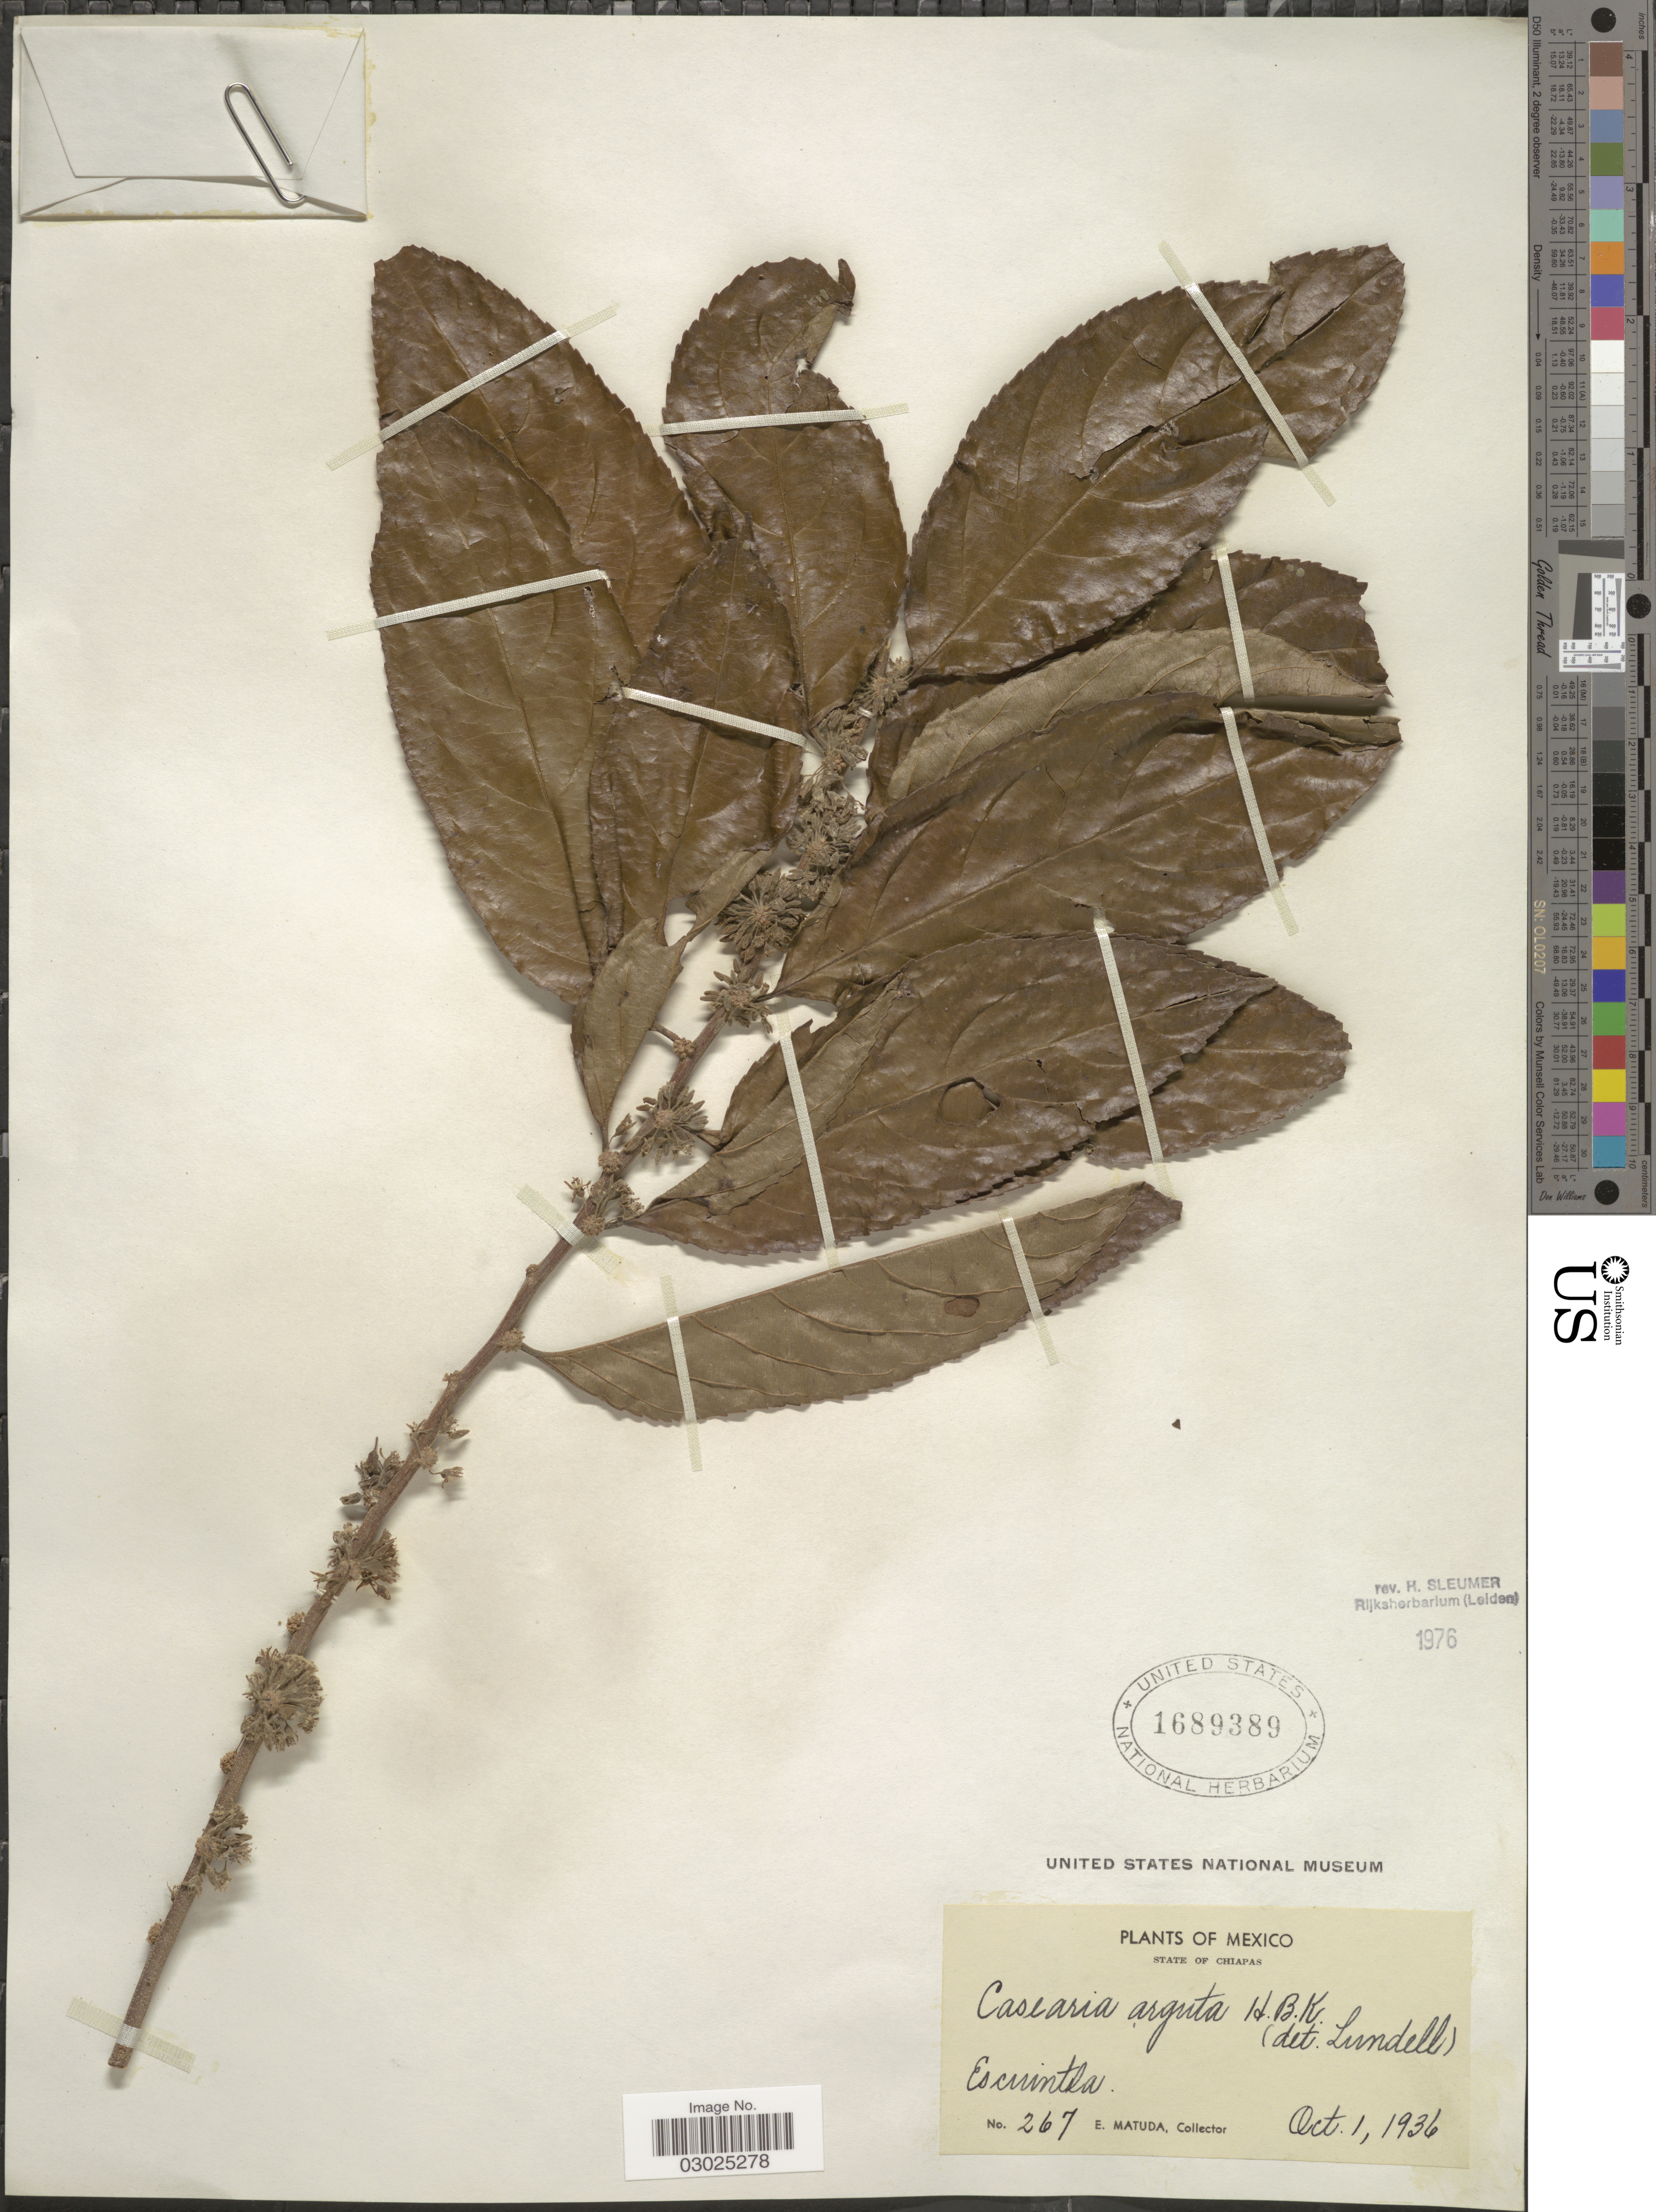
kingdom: Plantae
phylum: Tracheophyta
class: Magnoliopsida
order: Malpighiales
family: Salicaceae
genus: Casearia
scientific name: Casearia arguta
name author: Kunth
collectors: E. Matuda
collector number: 267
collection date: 1936-10-01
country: Mexico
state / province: Chiapas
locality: Escuintla.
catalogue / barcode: US 1689389